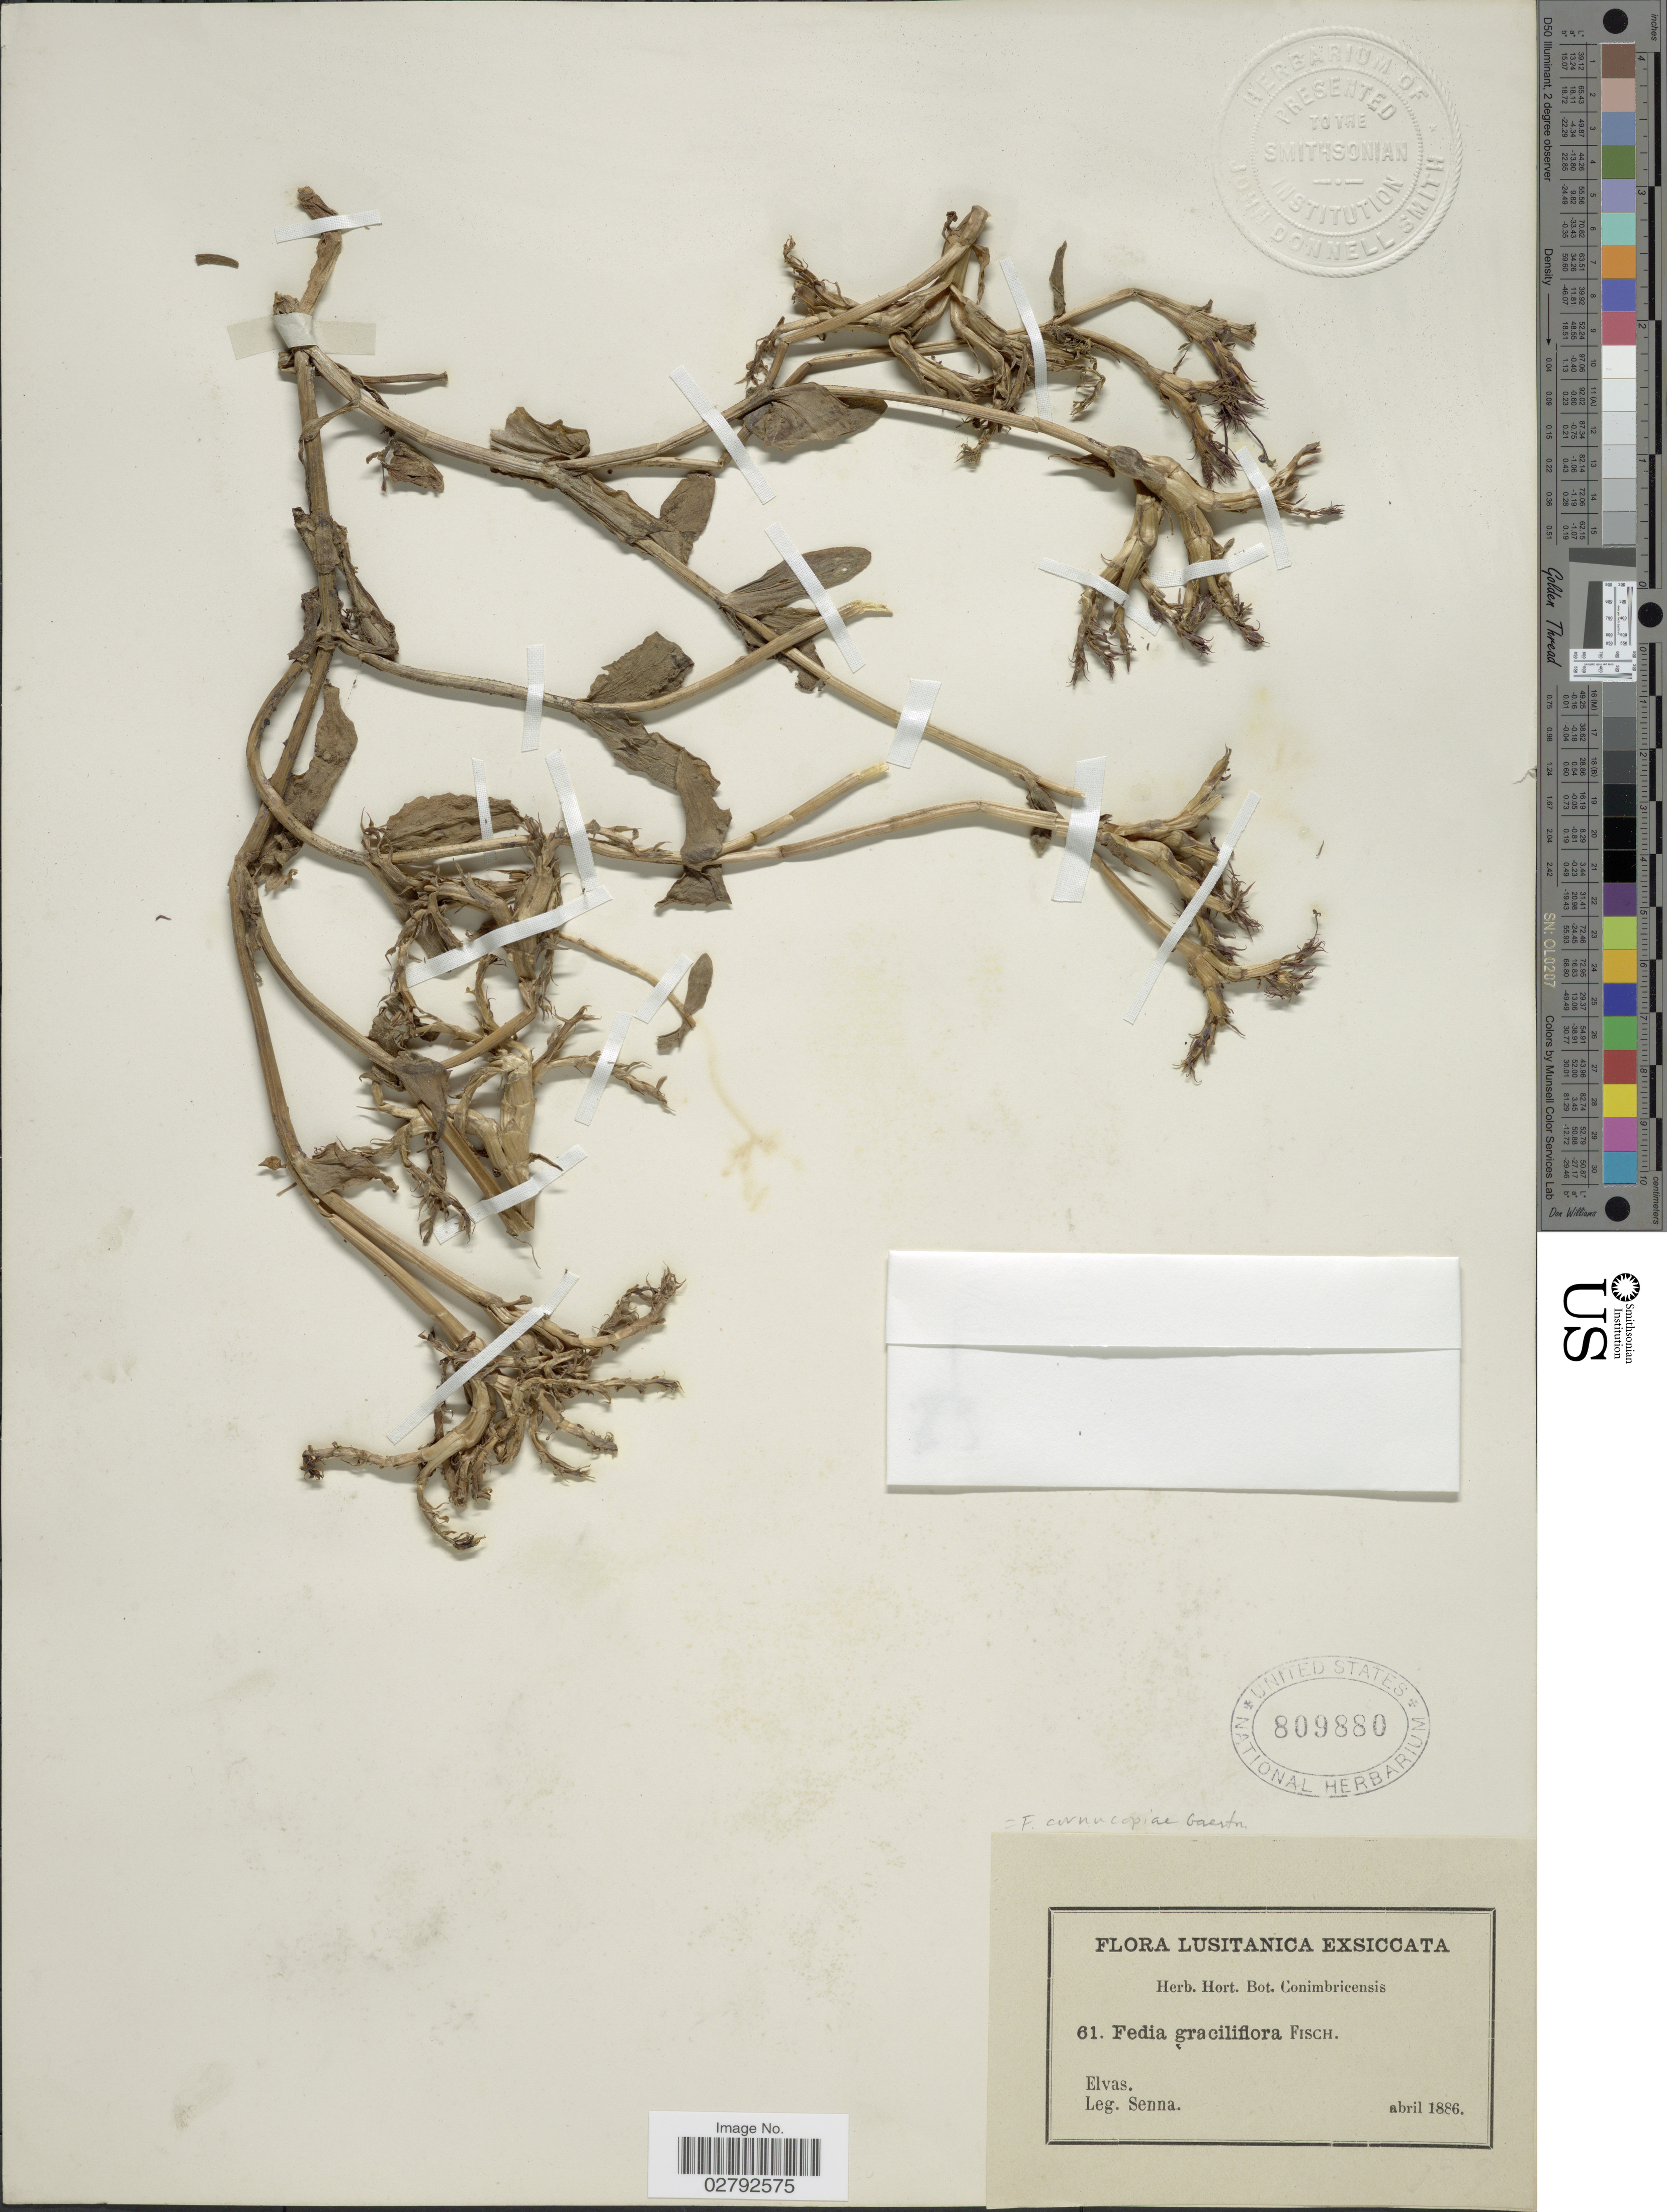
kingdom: Plantae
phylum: Tracheophyta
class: Magnoliopsida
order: Dipsacales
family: Caprifoliaceae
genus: Fedia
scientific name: Fedia cornucopiae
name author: Gaertn.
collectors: Senna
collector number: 61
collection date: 1886-04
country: Portugal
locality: Lusitanica. Elvas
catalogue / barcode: US 809880